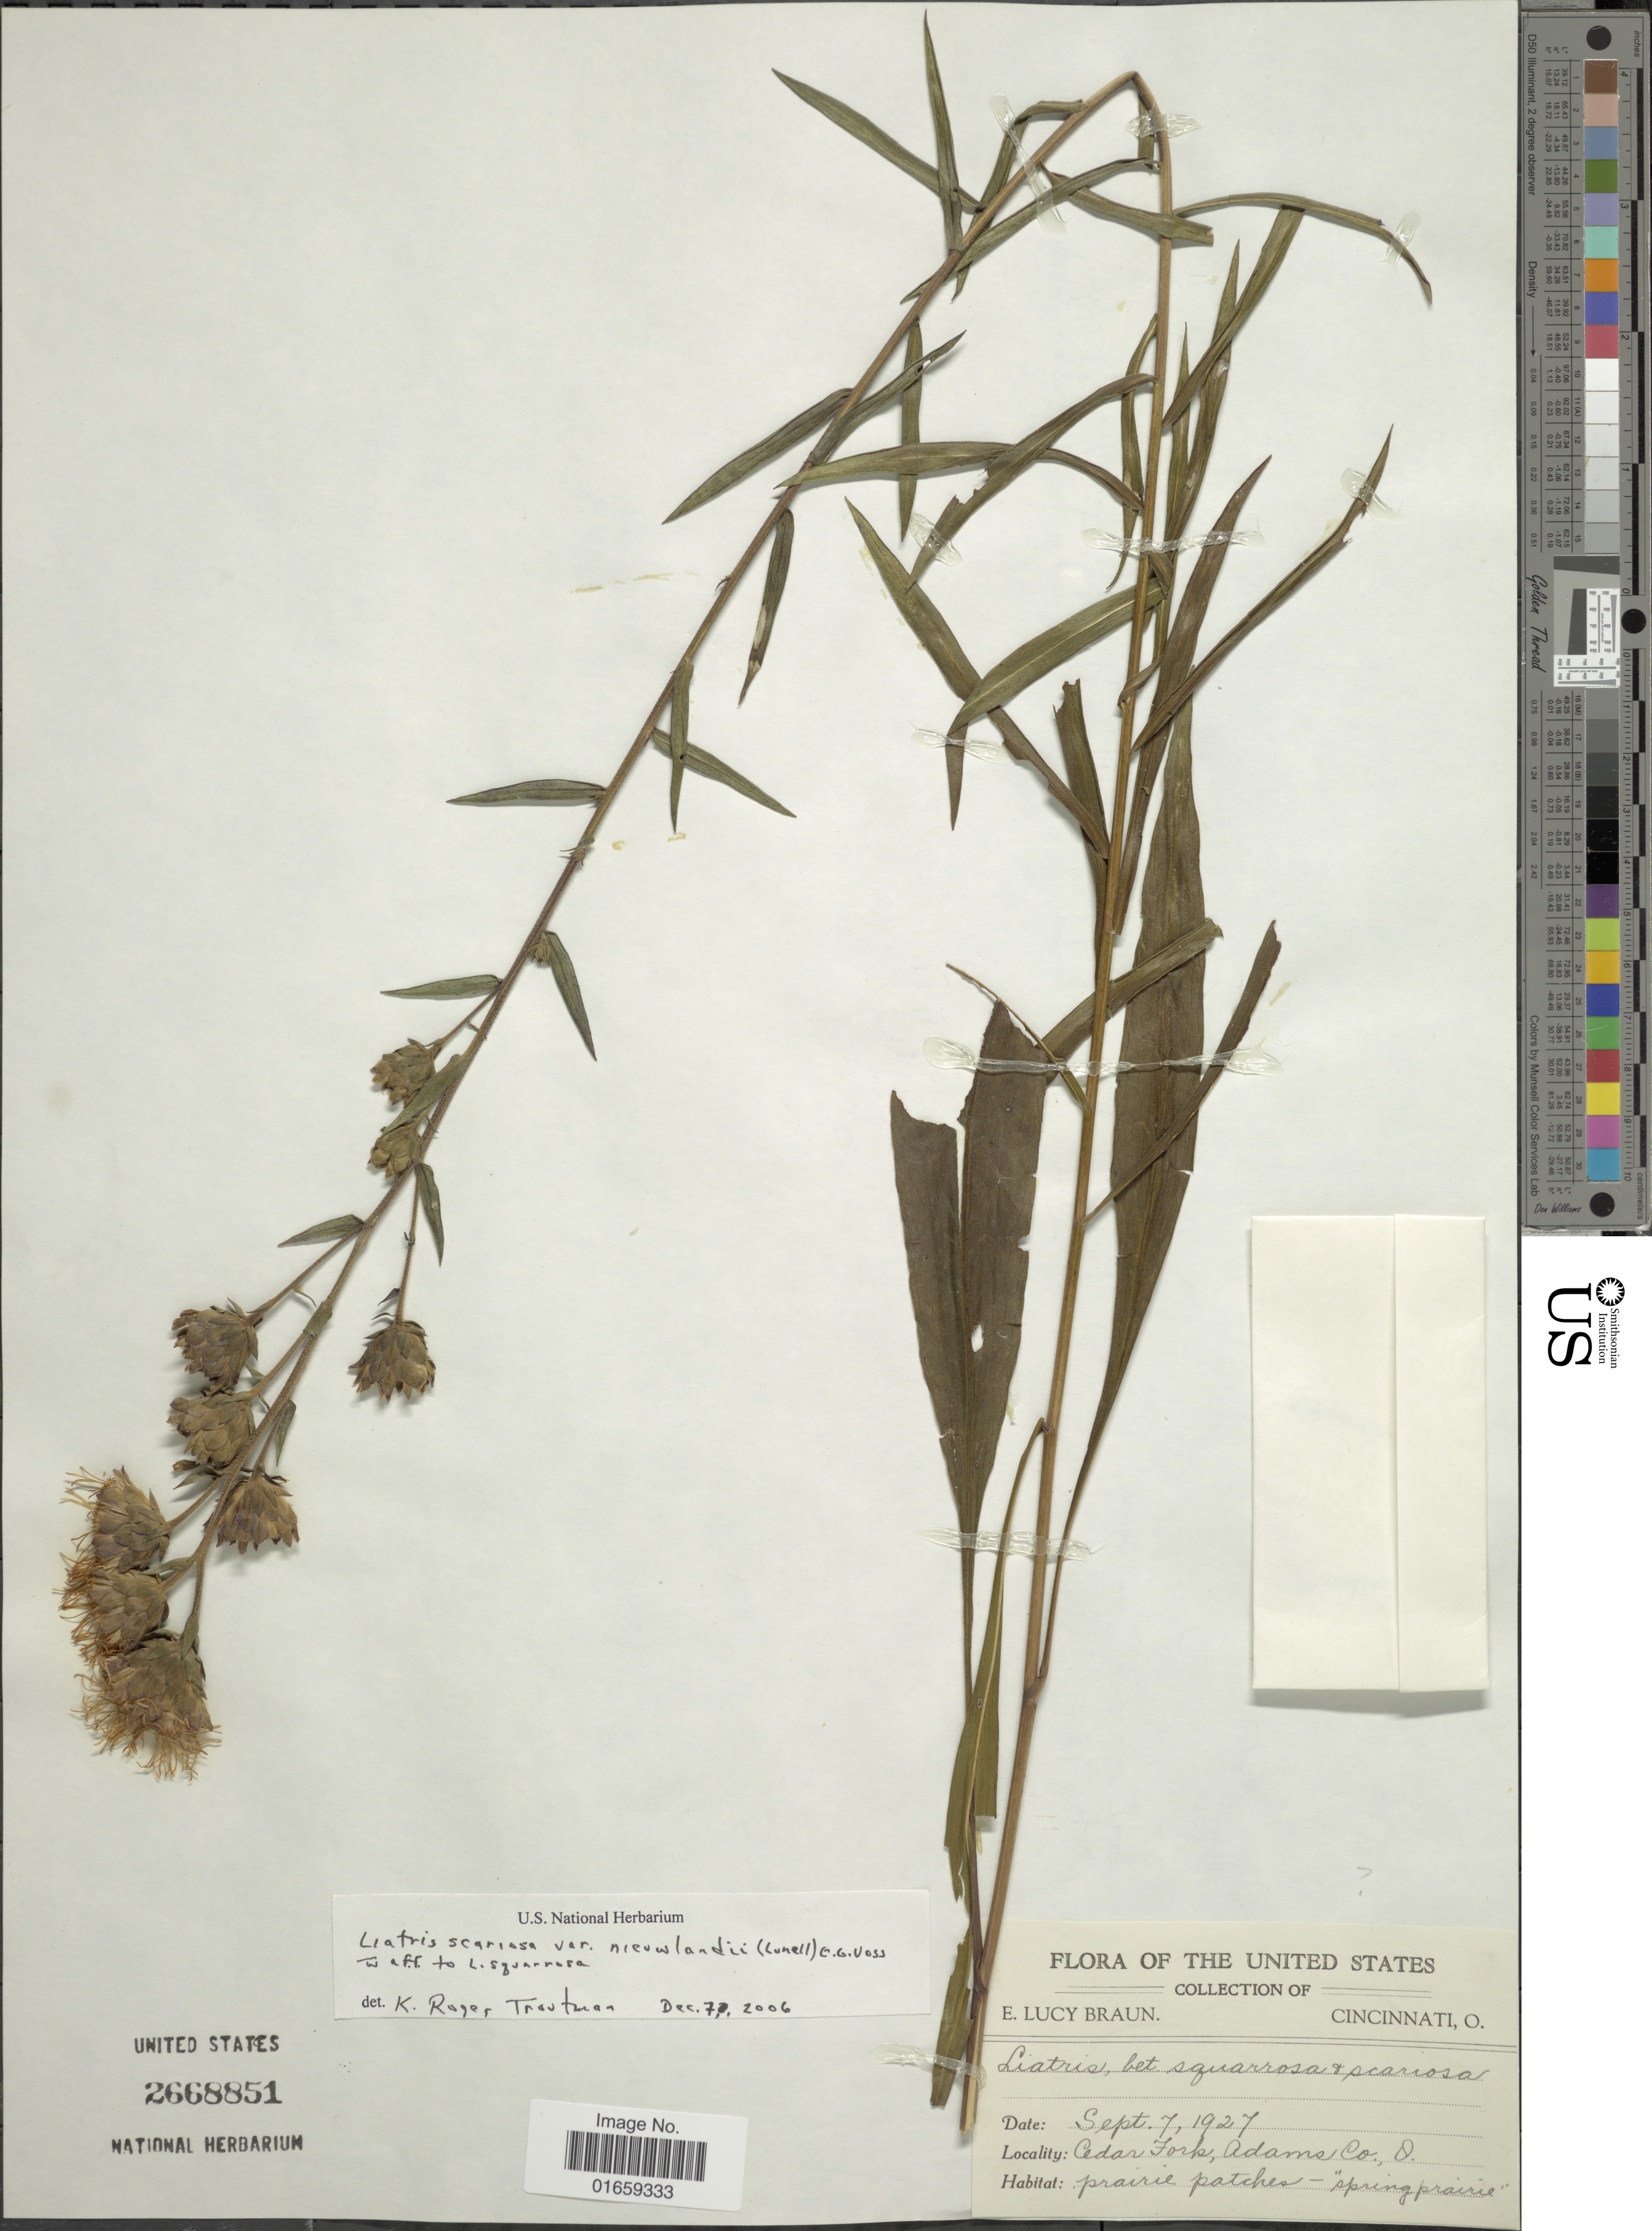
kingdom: Plantae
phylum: Tracheophyta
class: Magnoliopsida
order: Asterales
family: Asteraceae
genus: Liatris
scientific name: Liatris scariosa var. nieuwlandii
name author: (Lunell) E.G. Voss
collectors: E. L. Braun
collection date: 1927-09-07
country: United States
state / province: Ohio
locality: Cedar Fork, Adams Co., O.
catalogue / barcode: US 2668851